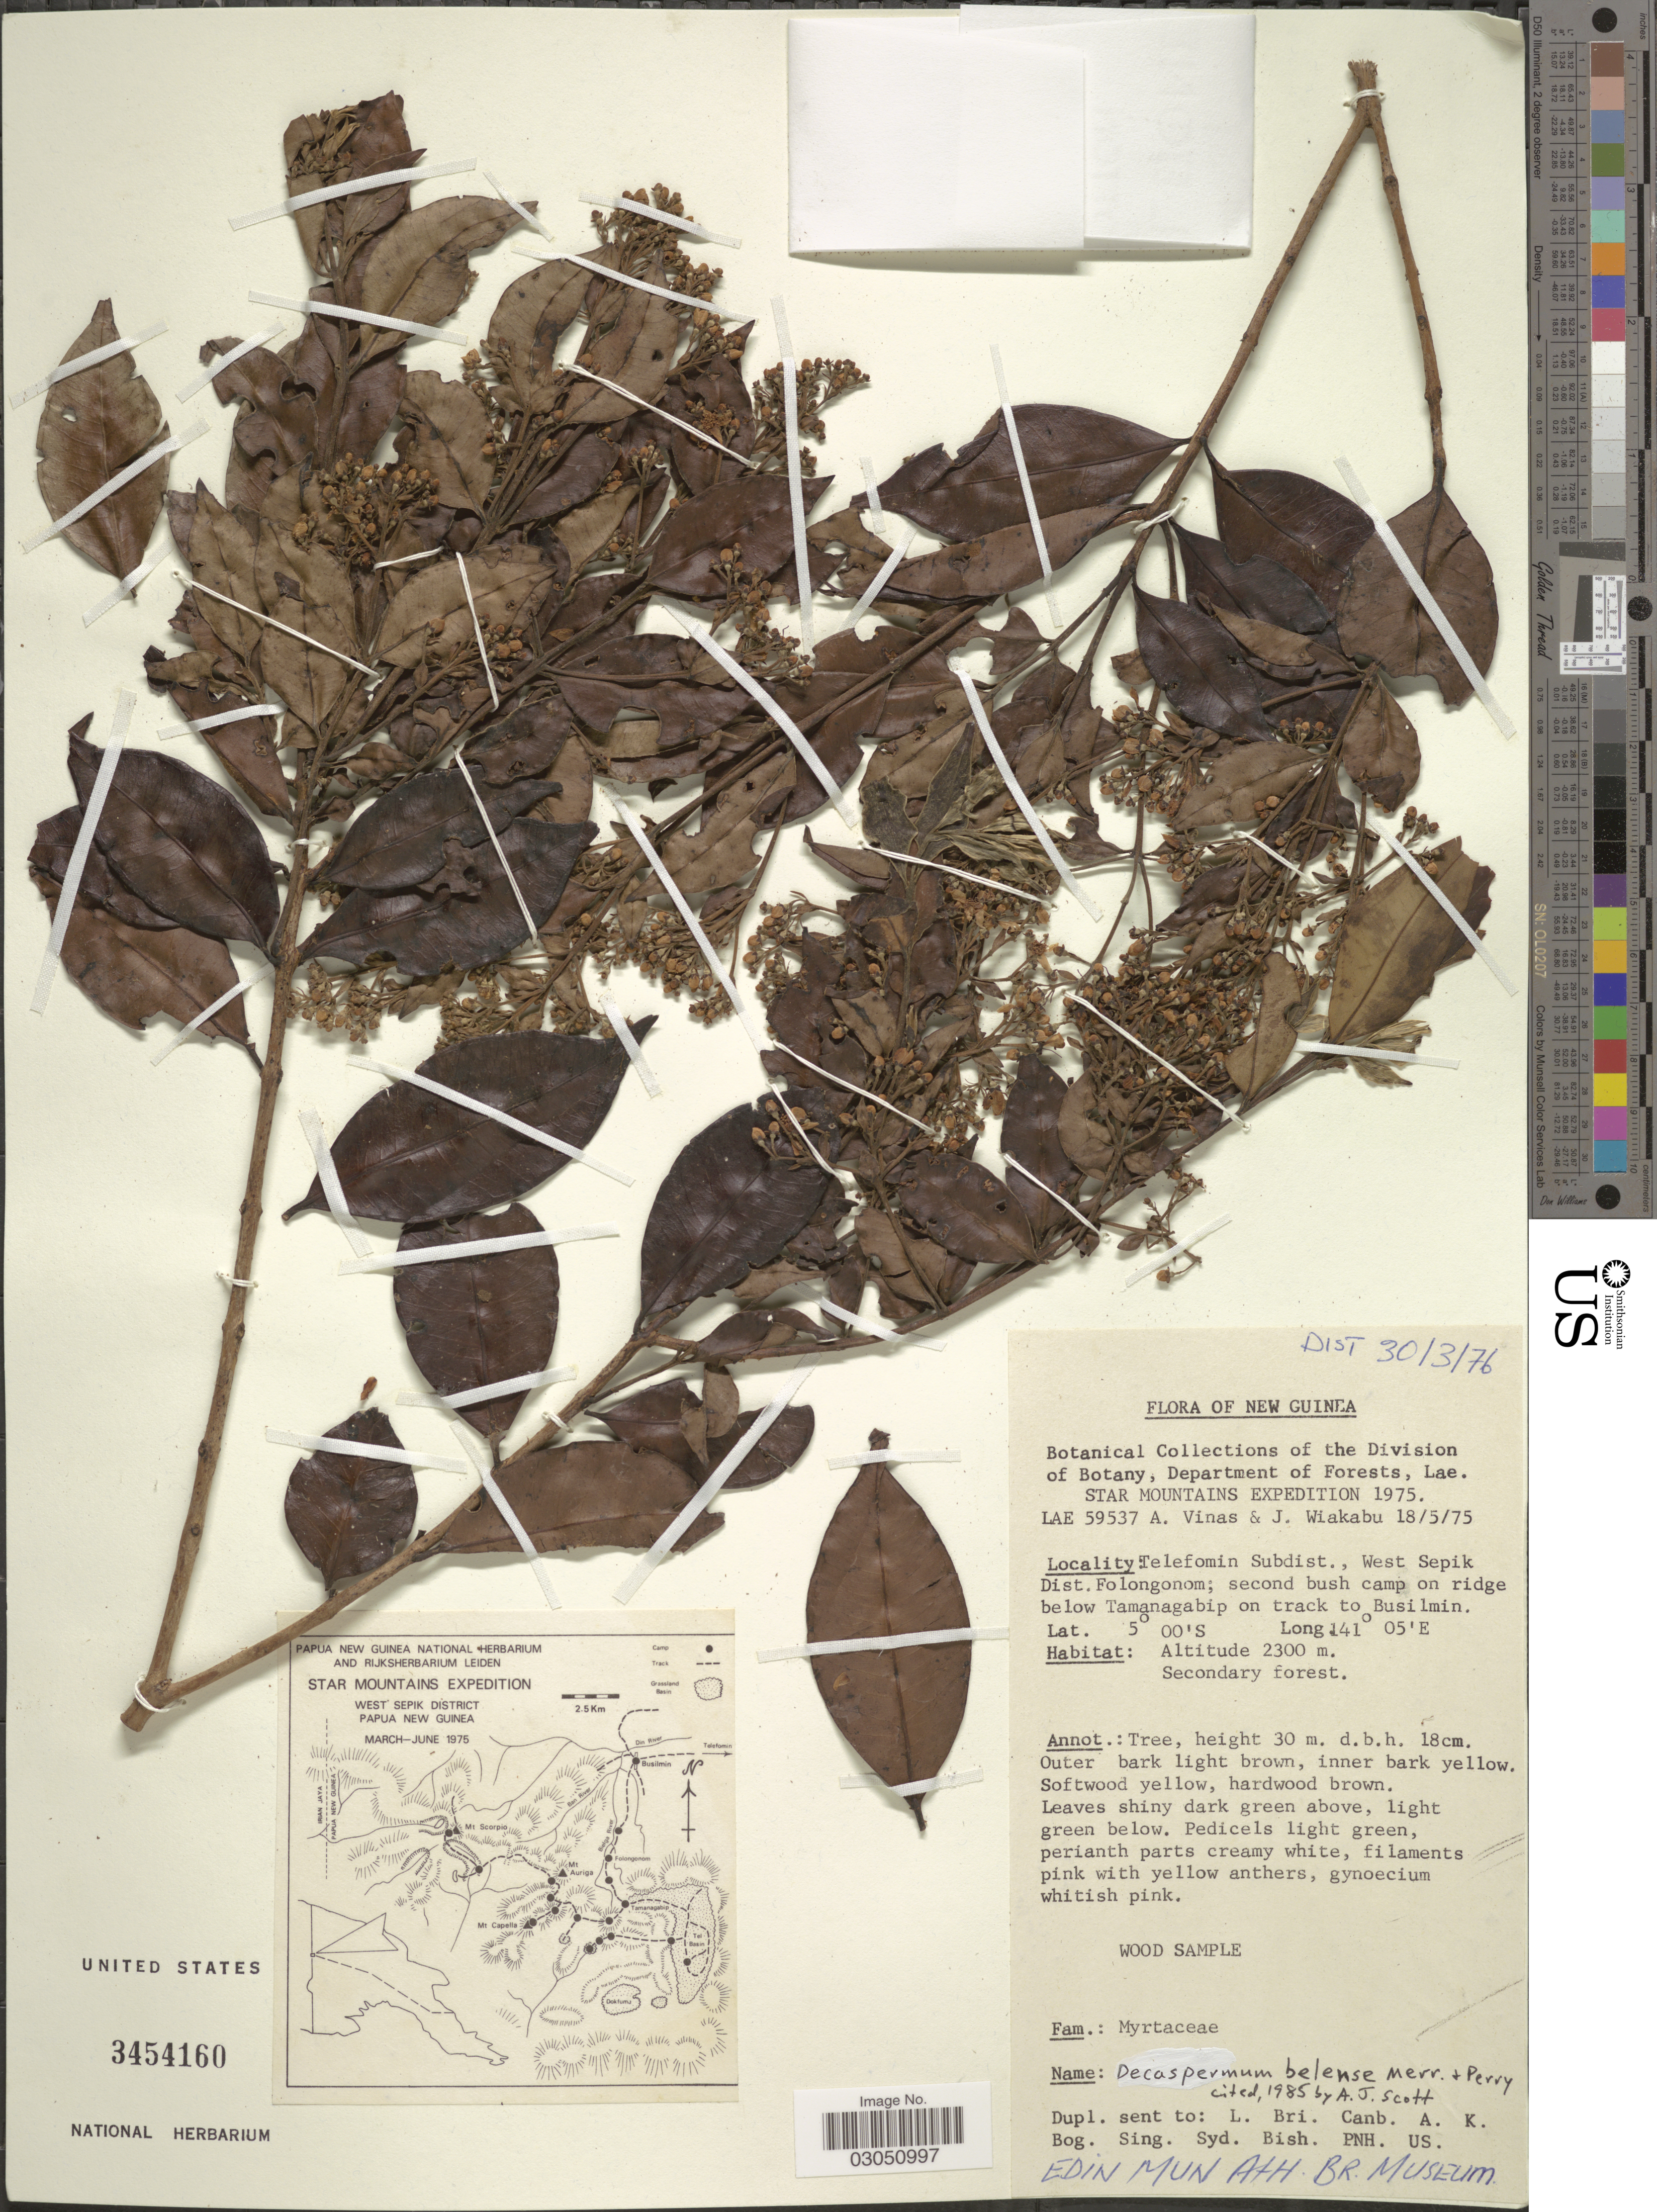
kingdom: Plantae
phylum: Tracheophyta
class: Magnoliopsida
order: Myrtales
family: Myrtaceae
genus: Decaspermum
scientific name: Decaspermum belense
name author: Merr. & L.M. Perry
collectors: A. Vinas & J. Wiakabu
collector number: LAE 59537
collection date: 1975-05-18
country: Papua New Guinea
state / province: Sandaun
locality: New Guinea. Star Mountains. Telefomin Subdist., West Sepik Dist. Folongonom; second bush camp on ridge below Tamanagabip on track to Busilmin.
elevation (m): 2300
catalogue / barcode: US 3454160